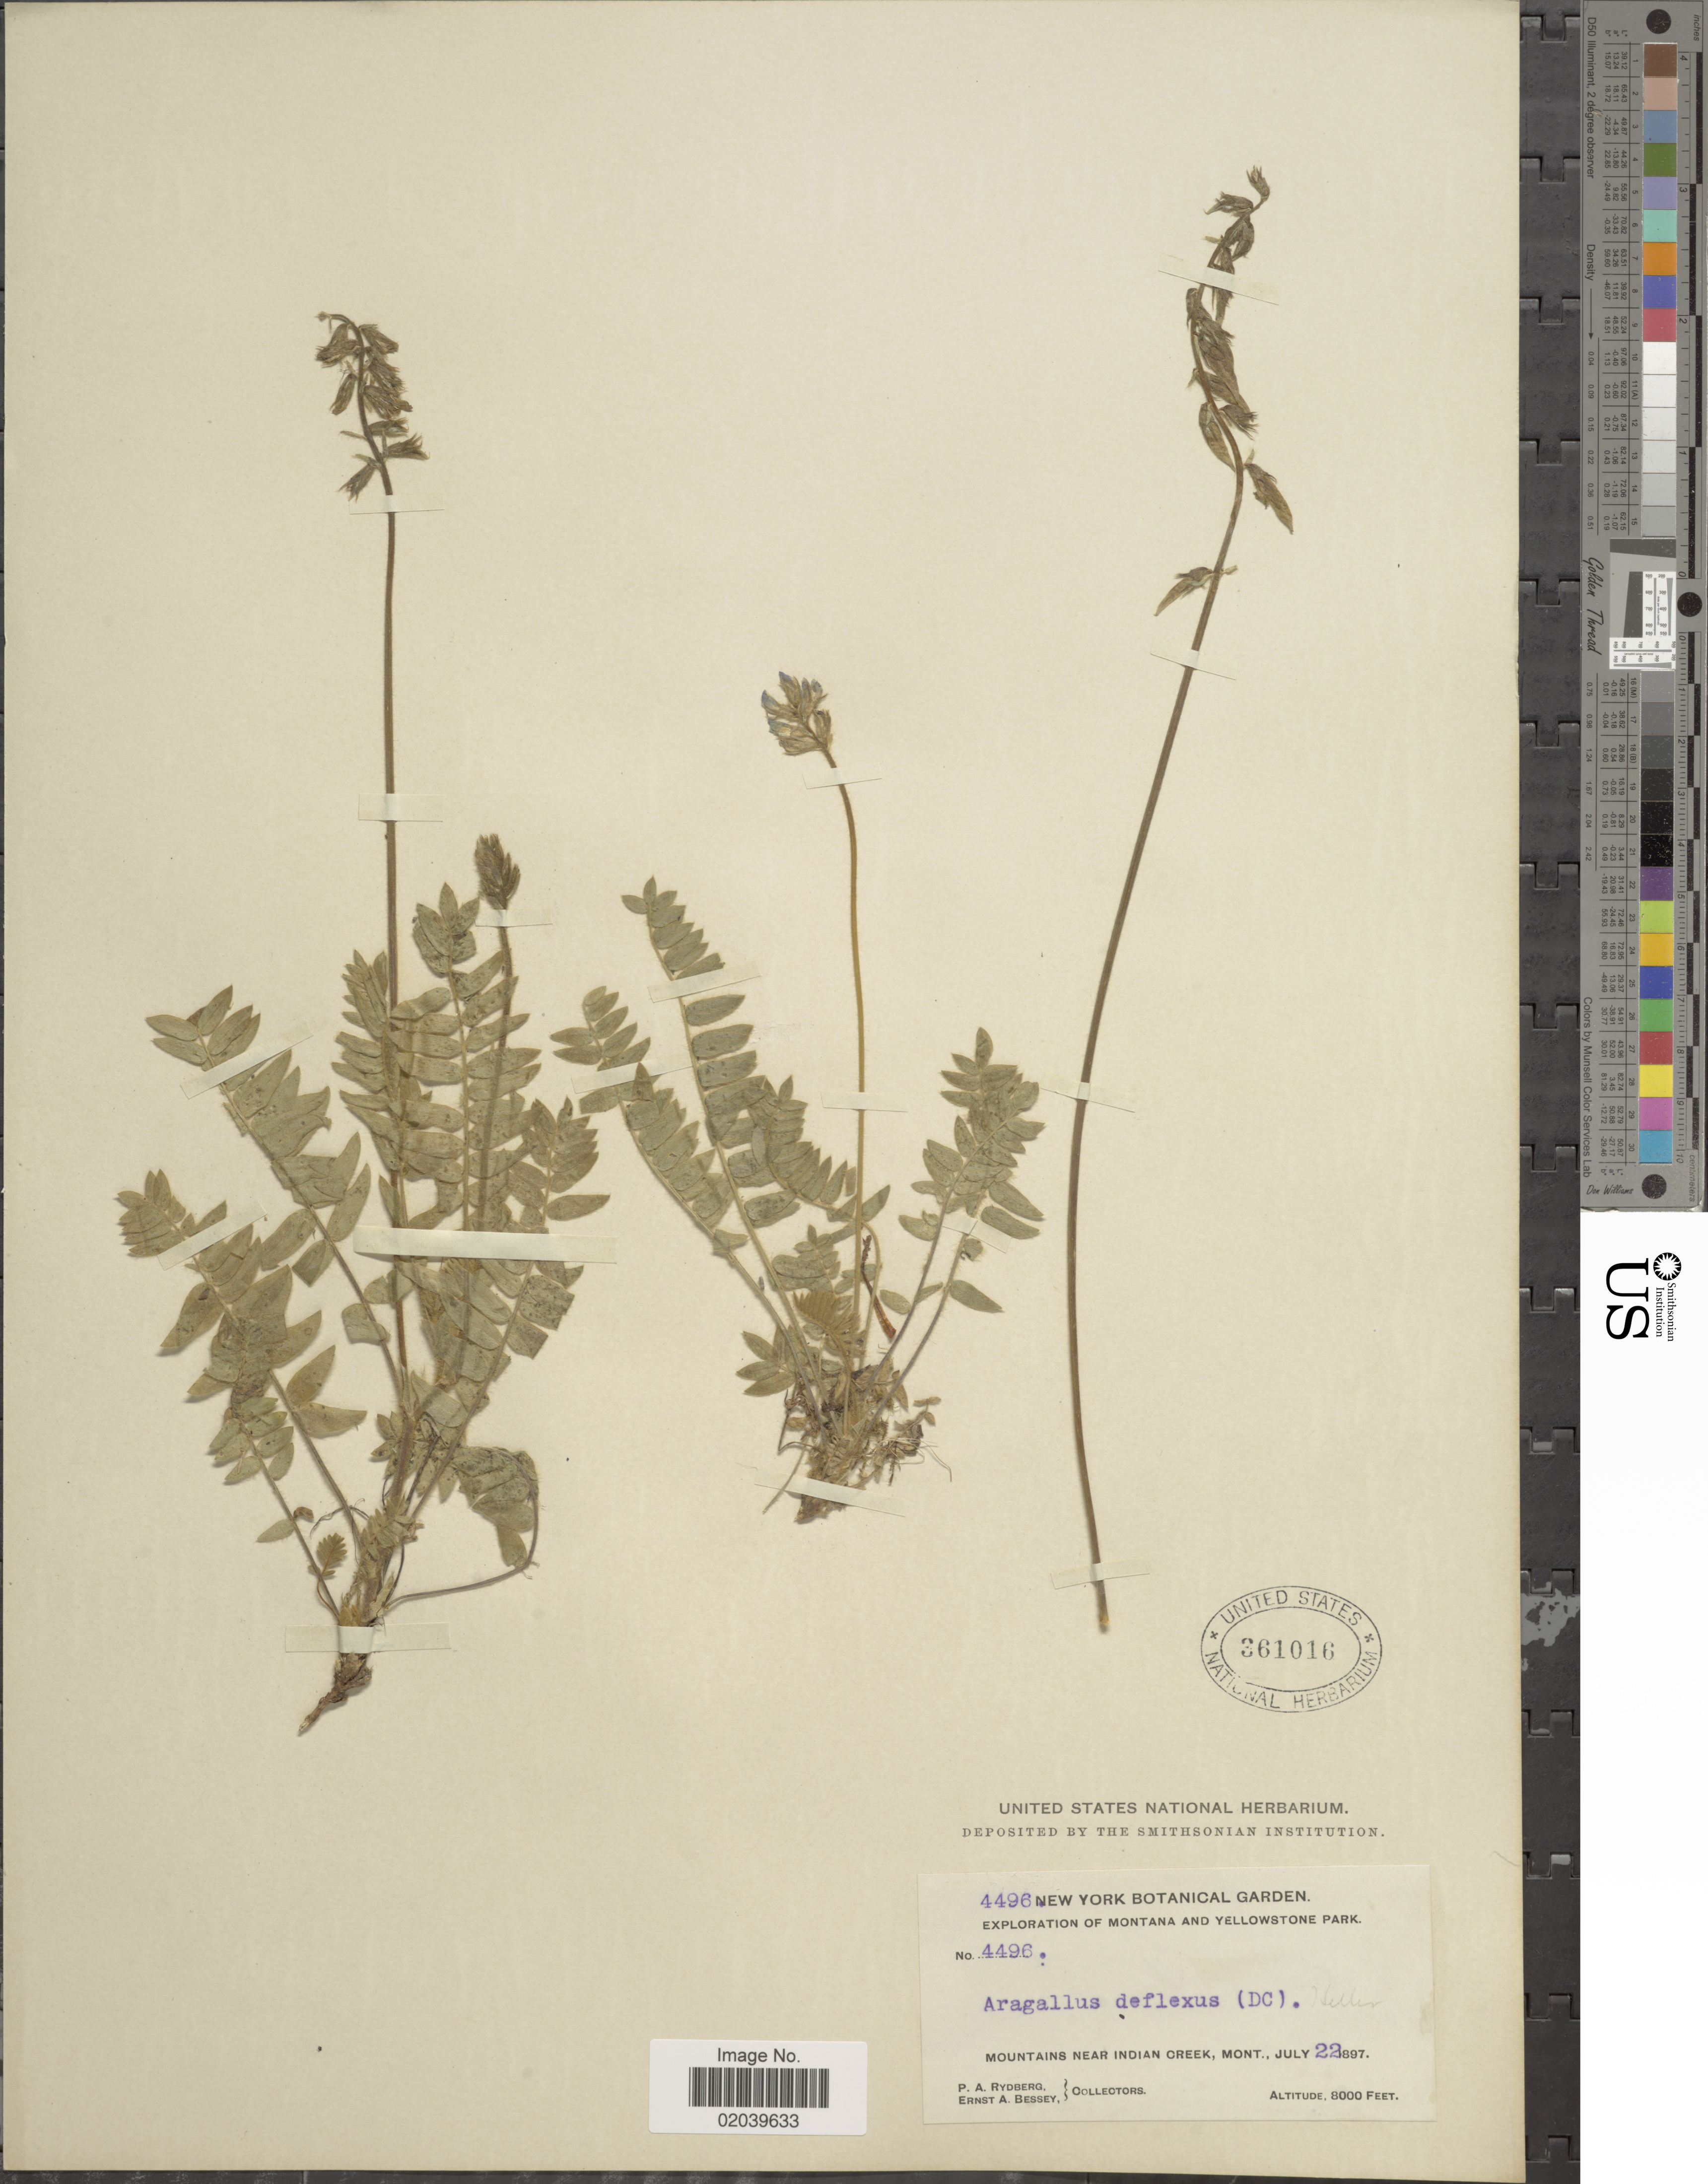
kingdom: Plantae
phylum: Tracheophyta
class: Magnoliopsida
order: Fabales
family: Fabaceae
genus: Oxytropis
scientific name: Oxytropis deflexa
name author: (Pall.) DC.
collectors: P. A. Rydberg & E. A. Bessey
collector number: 4496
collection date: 1897-07-22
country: United States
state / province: Montana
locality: Yellowstone Park, Mountains near Indian Creek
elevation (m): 2438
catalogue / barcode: US 361016